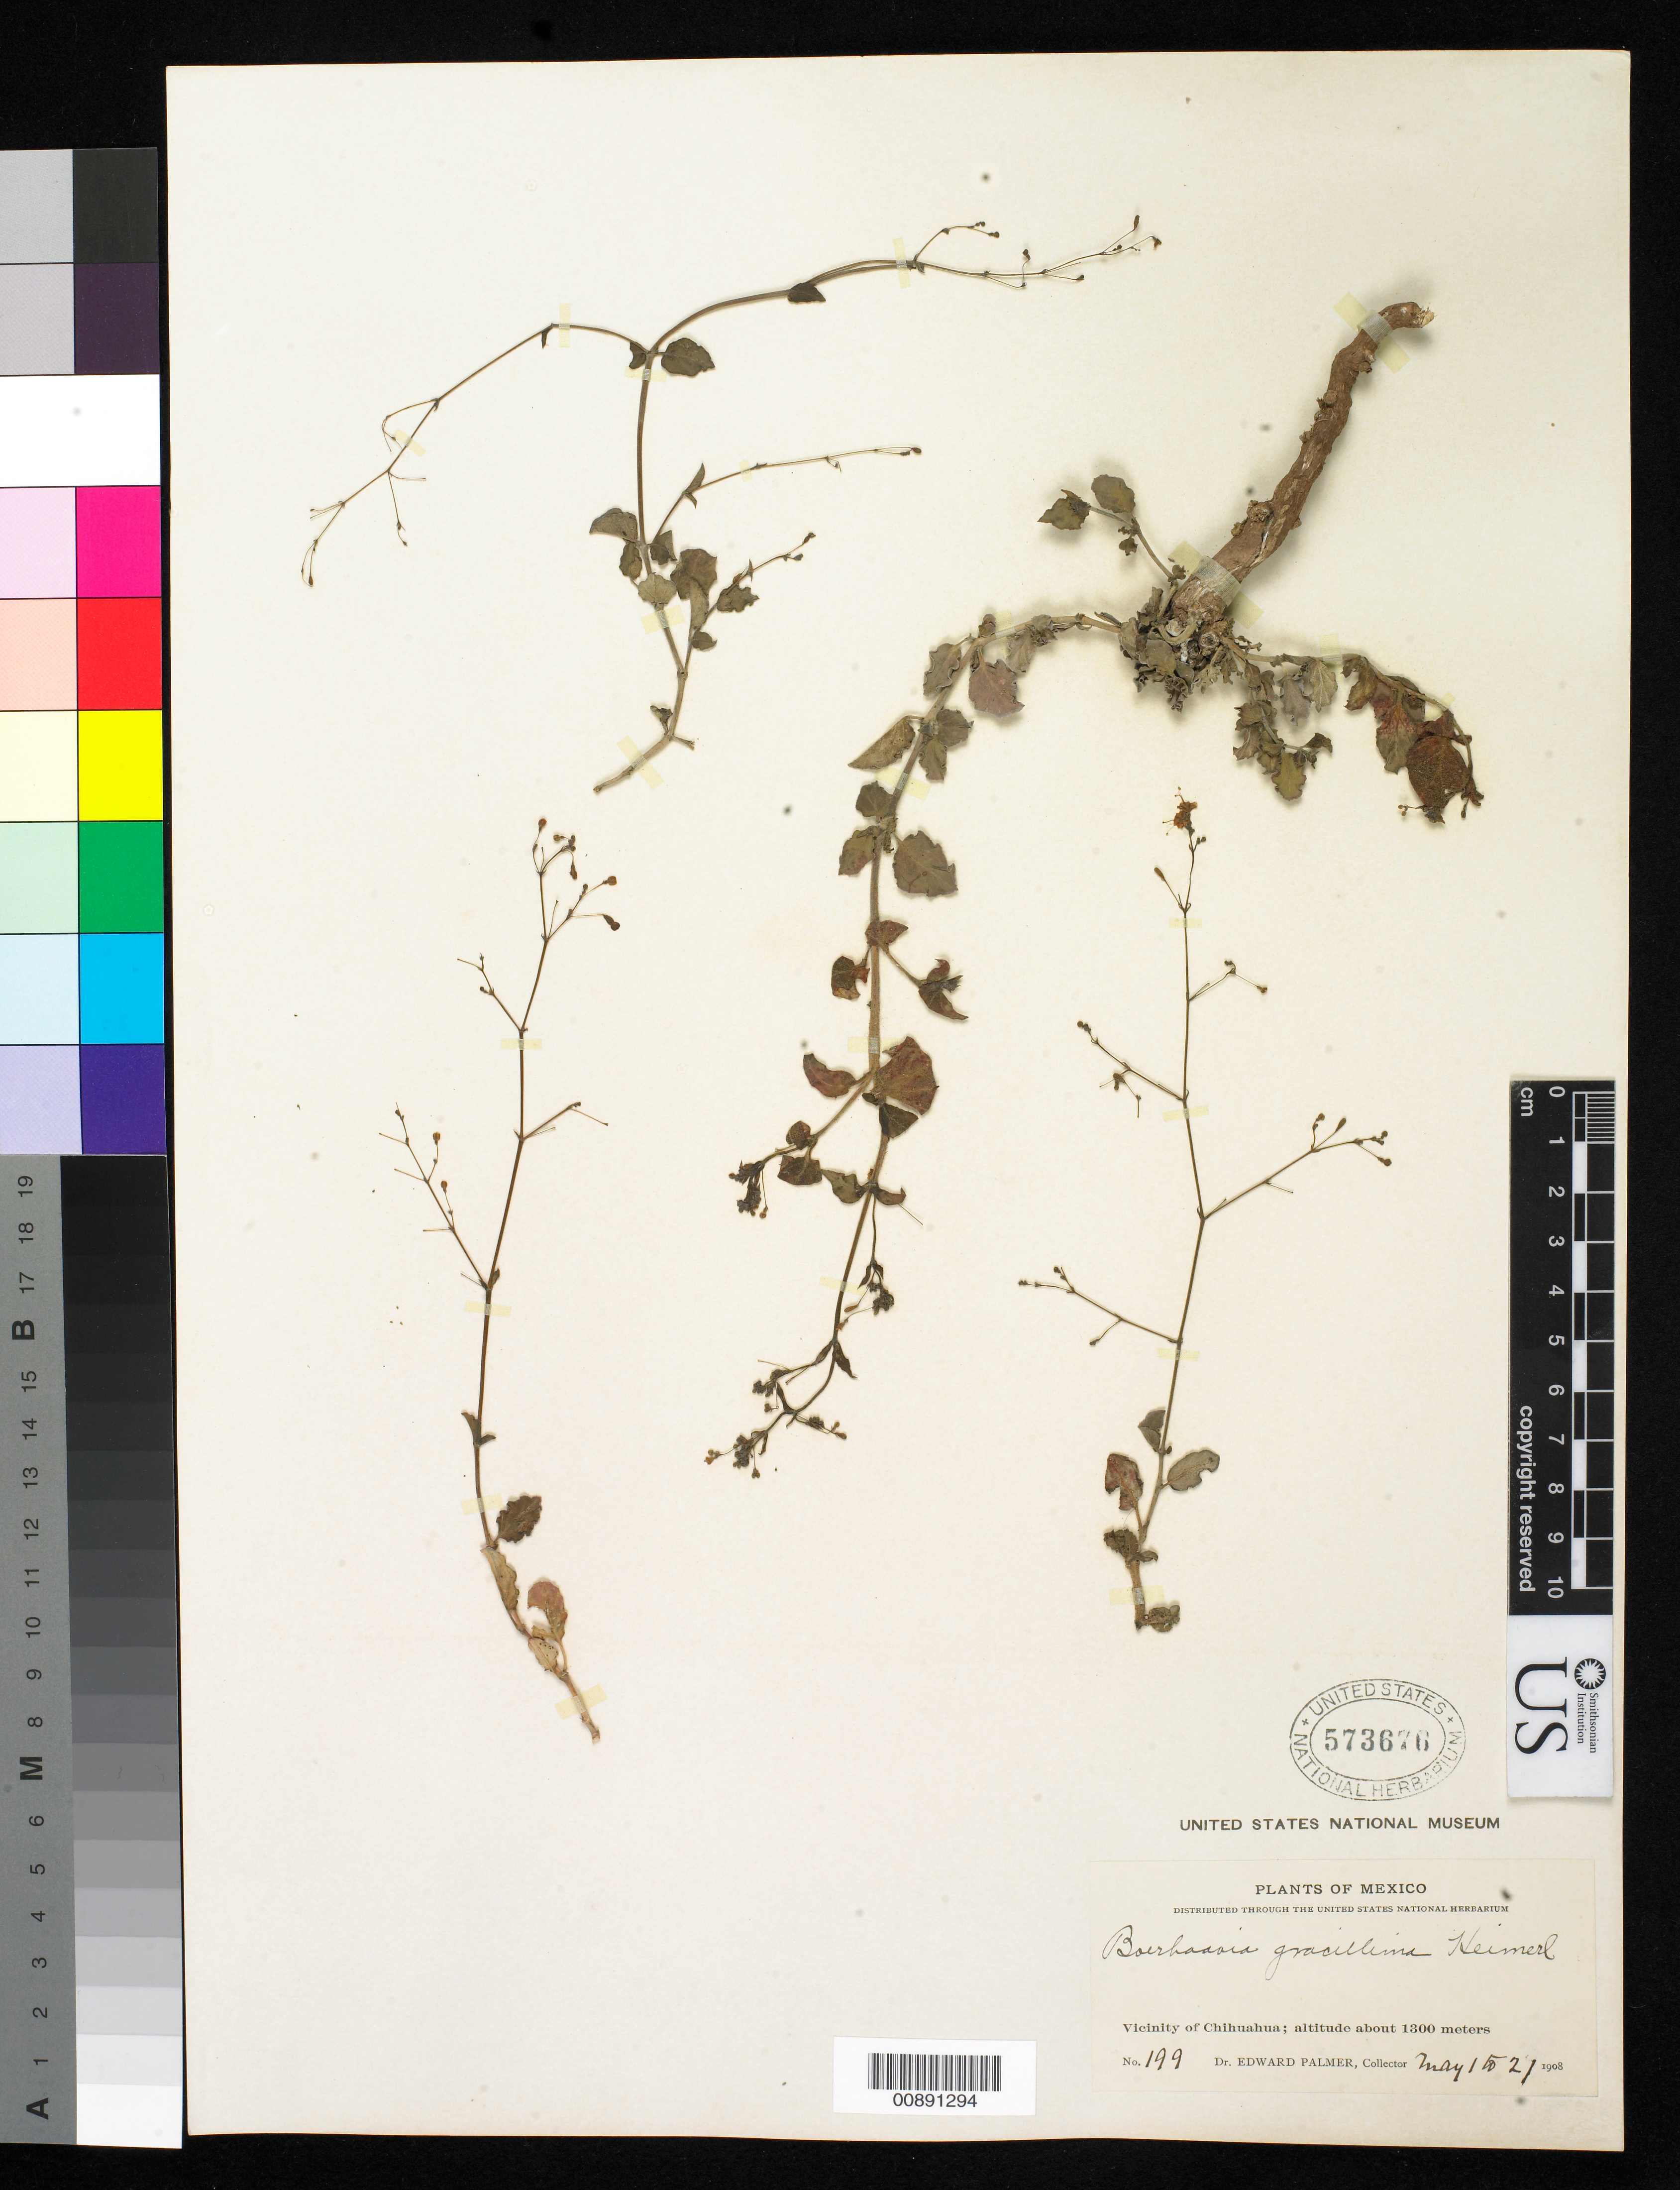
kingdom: Plantae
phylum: Tracheophyta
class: Magnoliopsida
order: Caryophyllales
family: Nyctaginaceae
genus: Boerhavia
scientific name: Boerhavia gracillima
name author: Heimerl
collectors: E. Palmer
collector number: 199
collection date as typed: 01 May 1908 to 21 May 1908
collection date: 1908-05-01/1908-05-21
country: Mexico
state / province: Chihuahua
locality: Vicinity of Chihuahua.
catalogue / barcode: US 573676